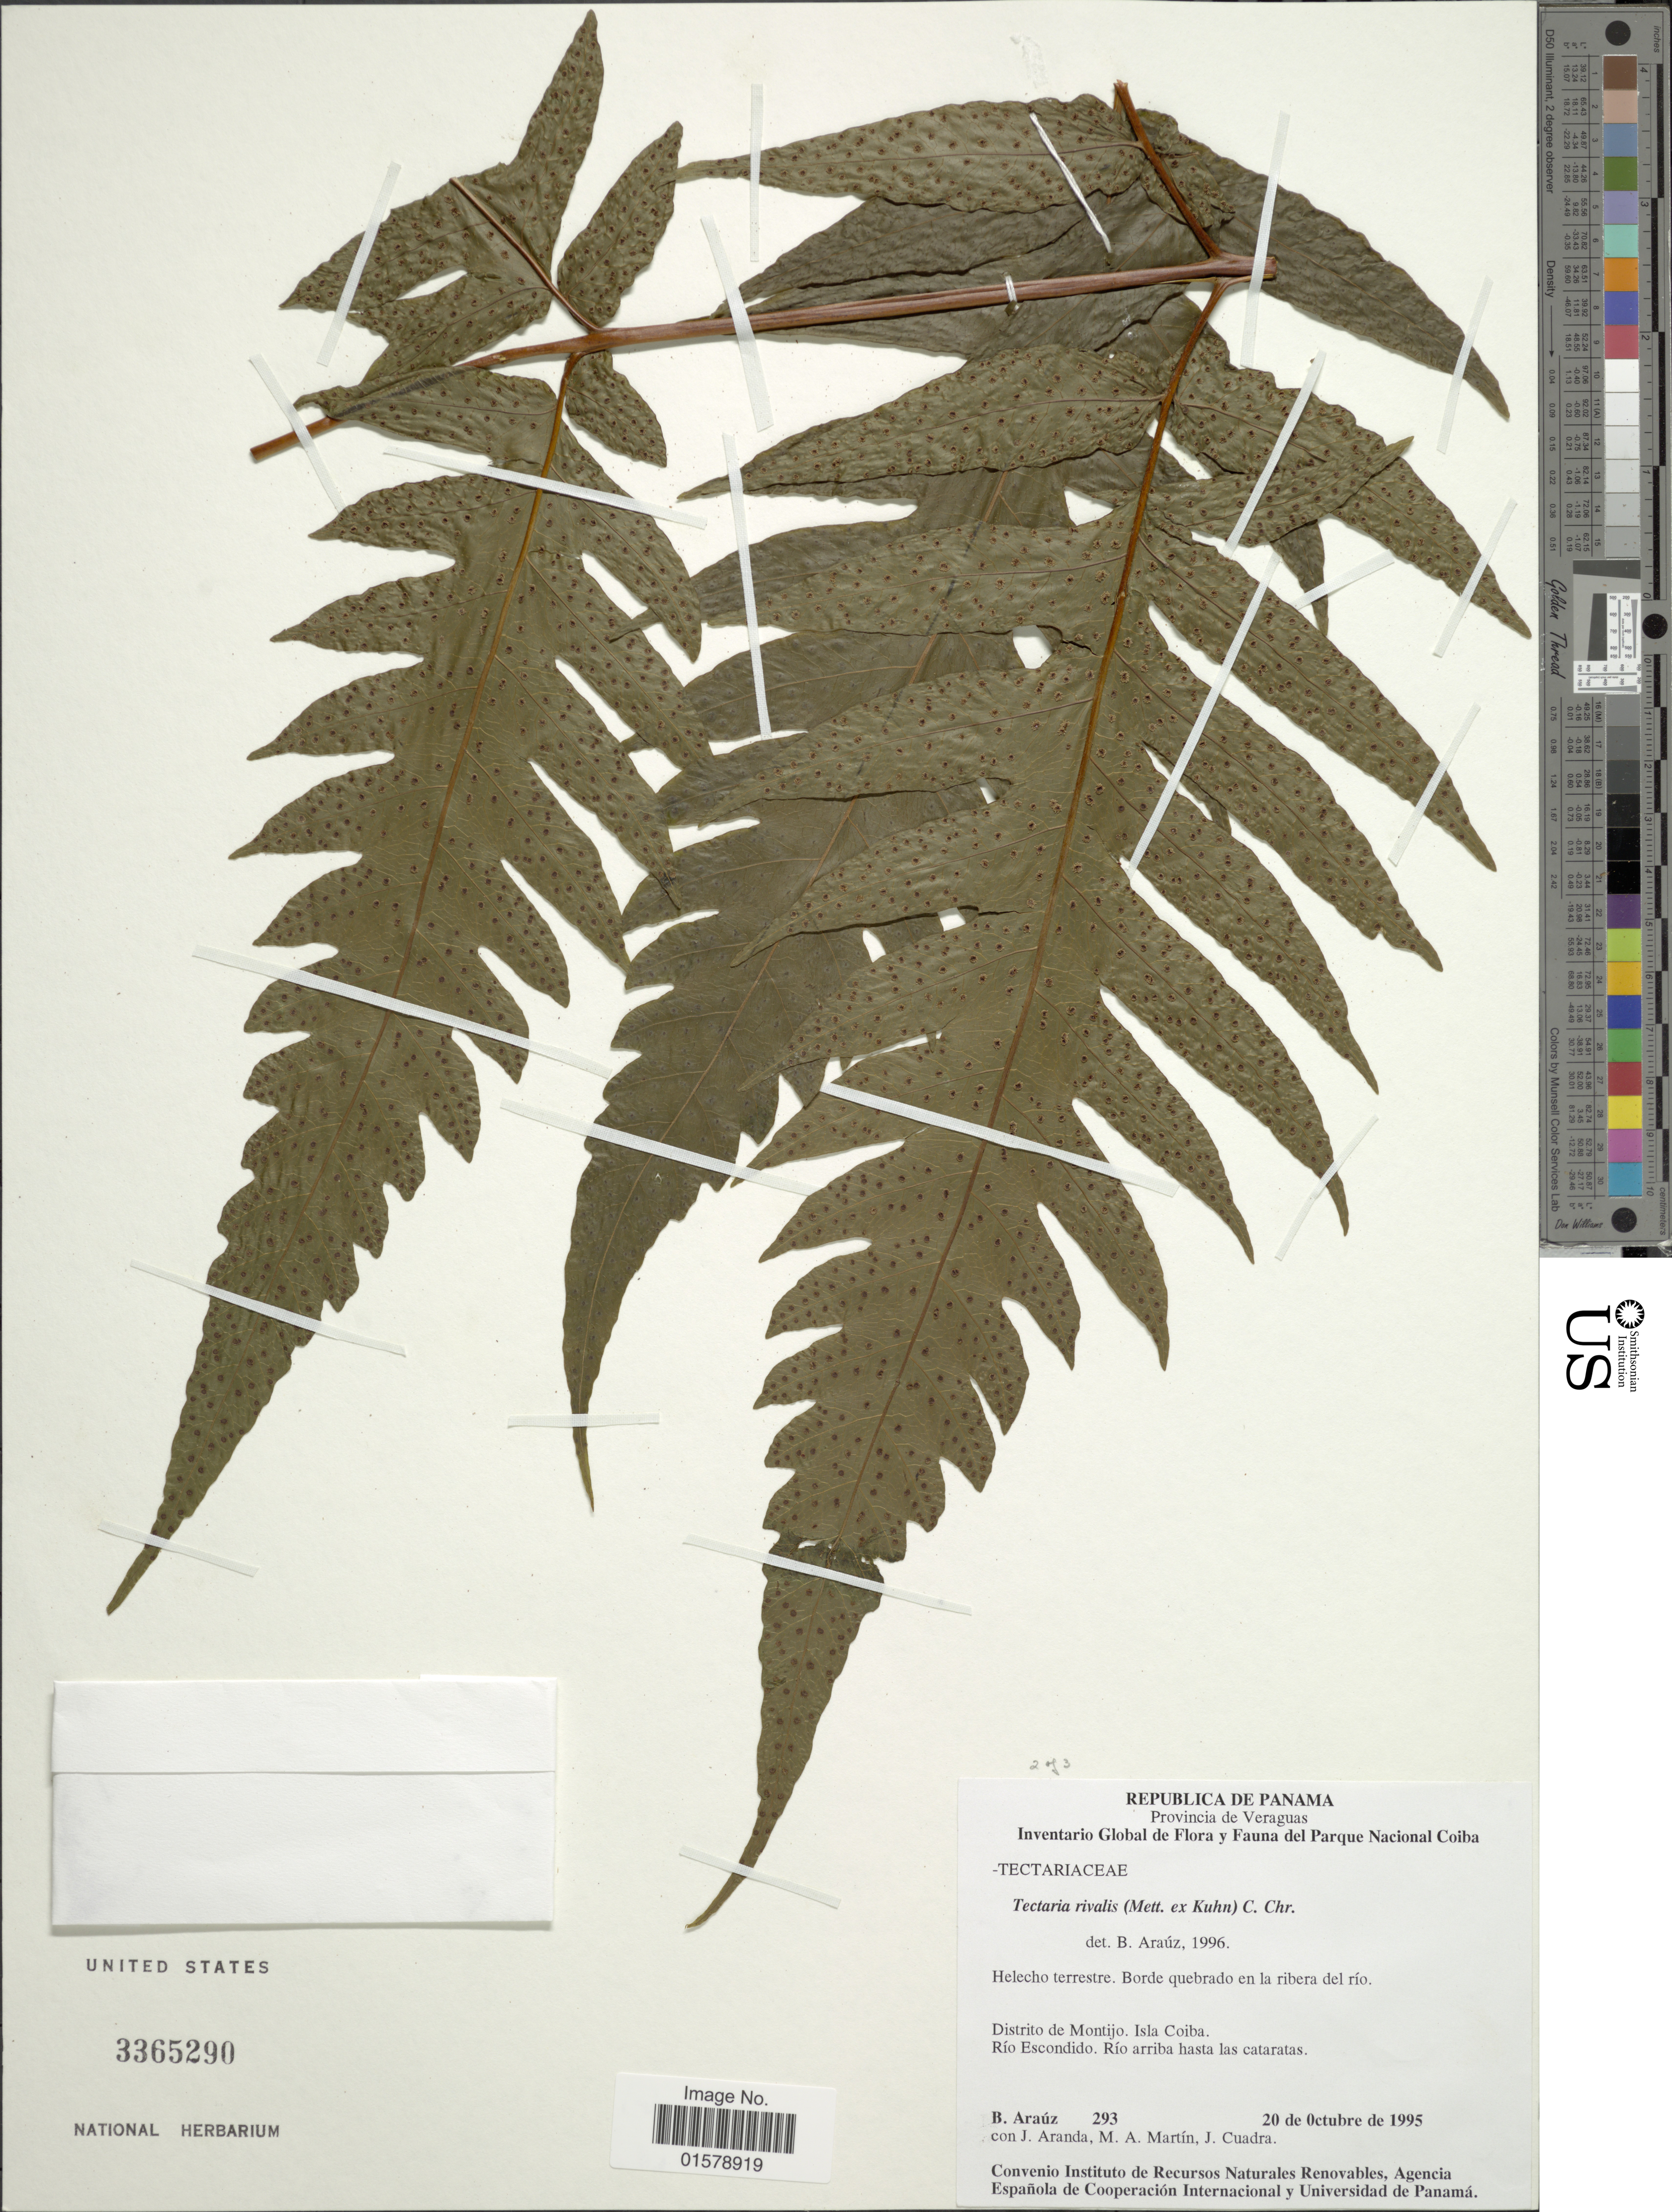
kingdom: Plantae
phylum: Tracheophyta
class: Polypodiopsida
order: Polypodiales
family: Tectariaceae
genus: Tectaria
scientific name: Tectaria rivalis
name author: (Mett. ex Kuhn) C. Chr.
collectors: B. Araúz, J. Aranda, M. A. Martin & J. Cuadra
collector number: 293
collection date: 1995-10-20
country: Panama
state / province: Veraguas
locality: Distrio de montijo, Isla Coiba, Rio Escondido, Rio arriba hasta las cataratas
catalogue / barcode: US 3365290